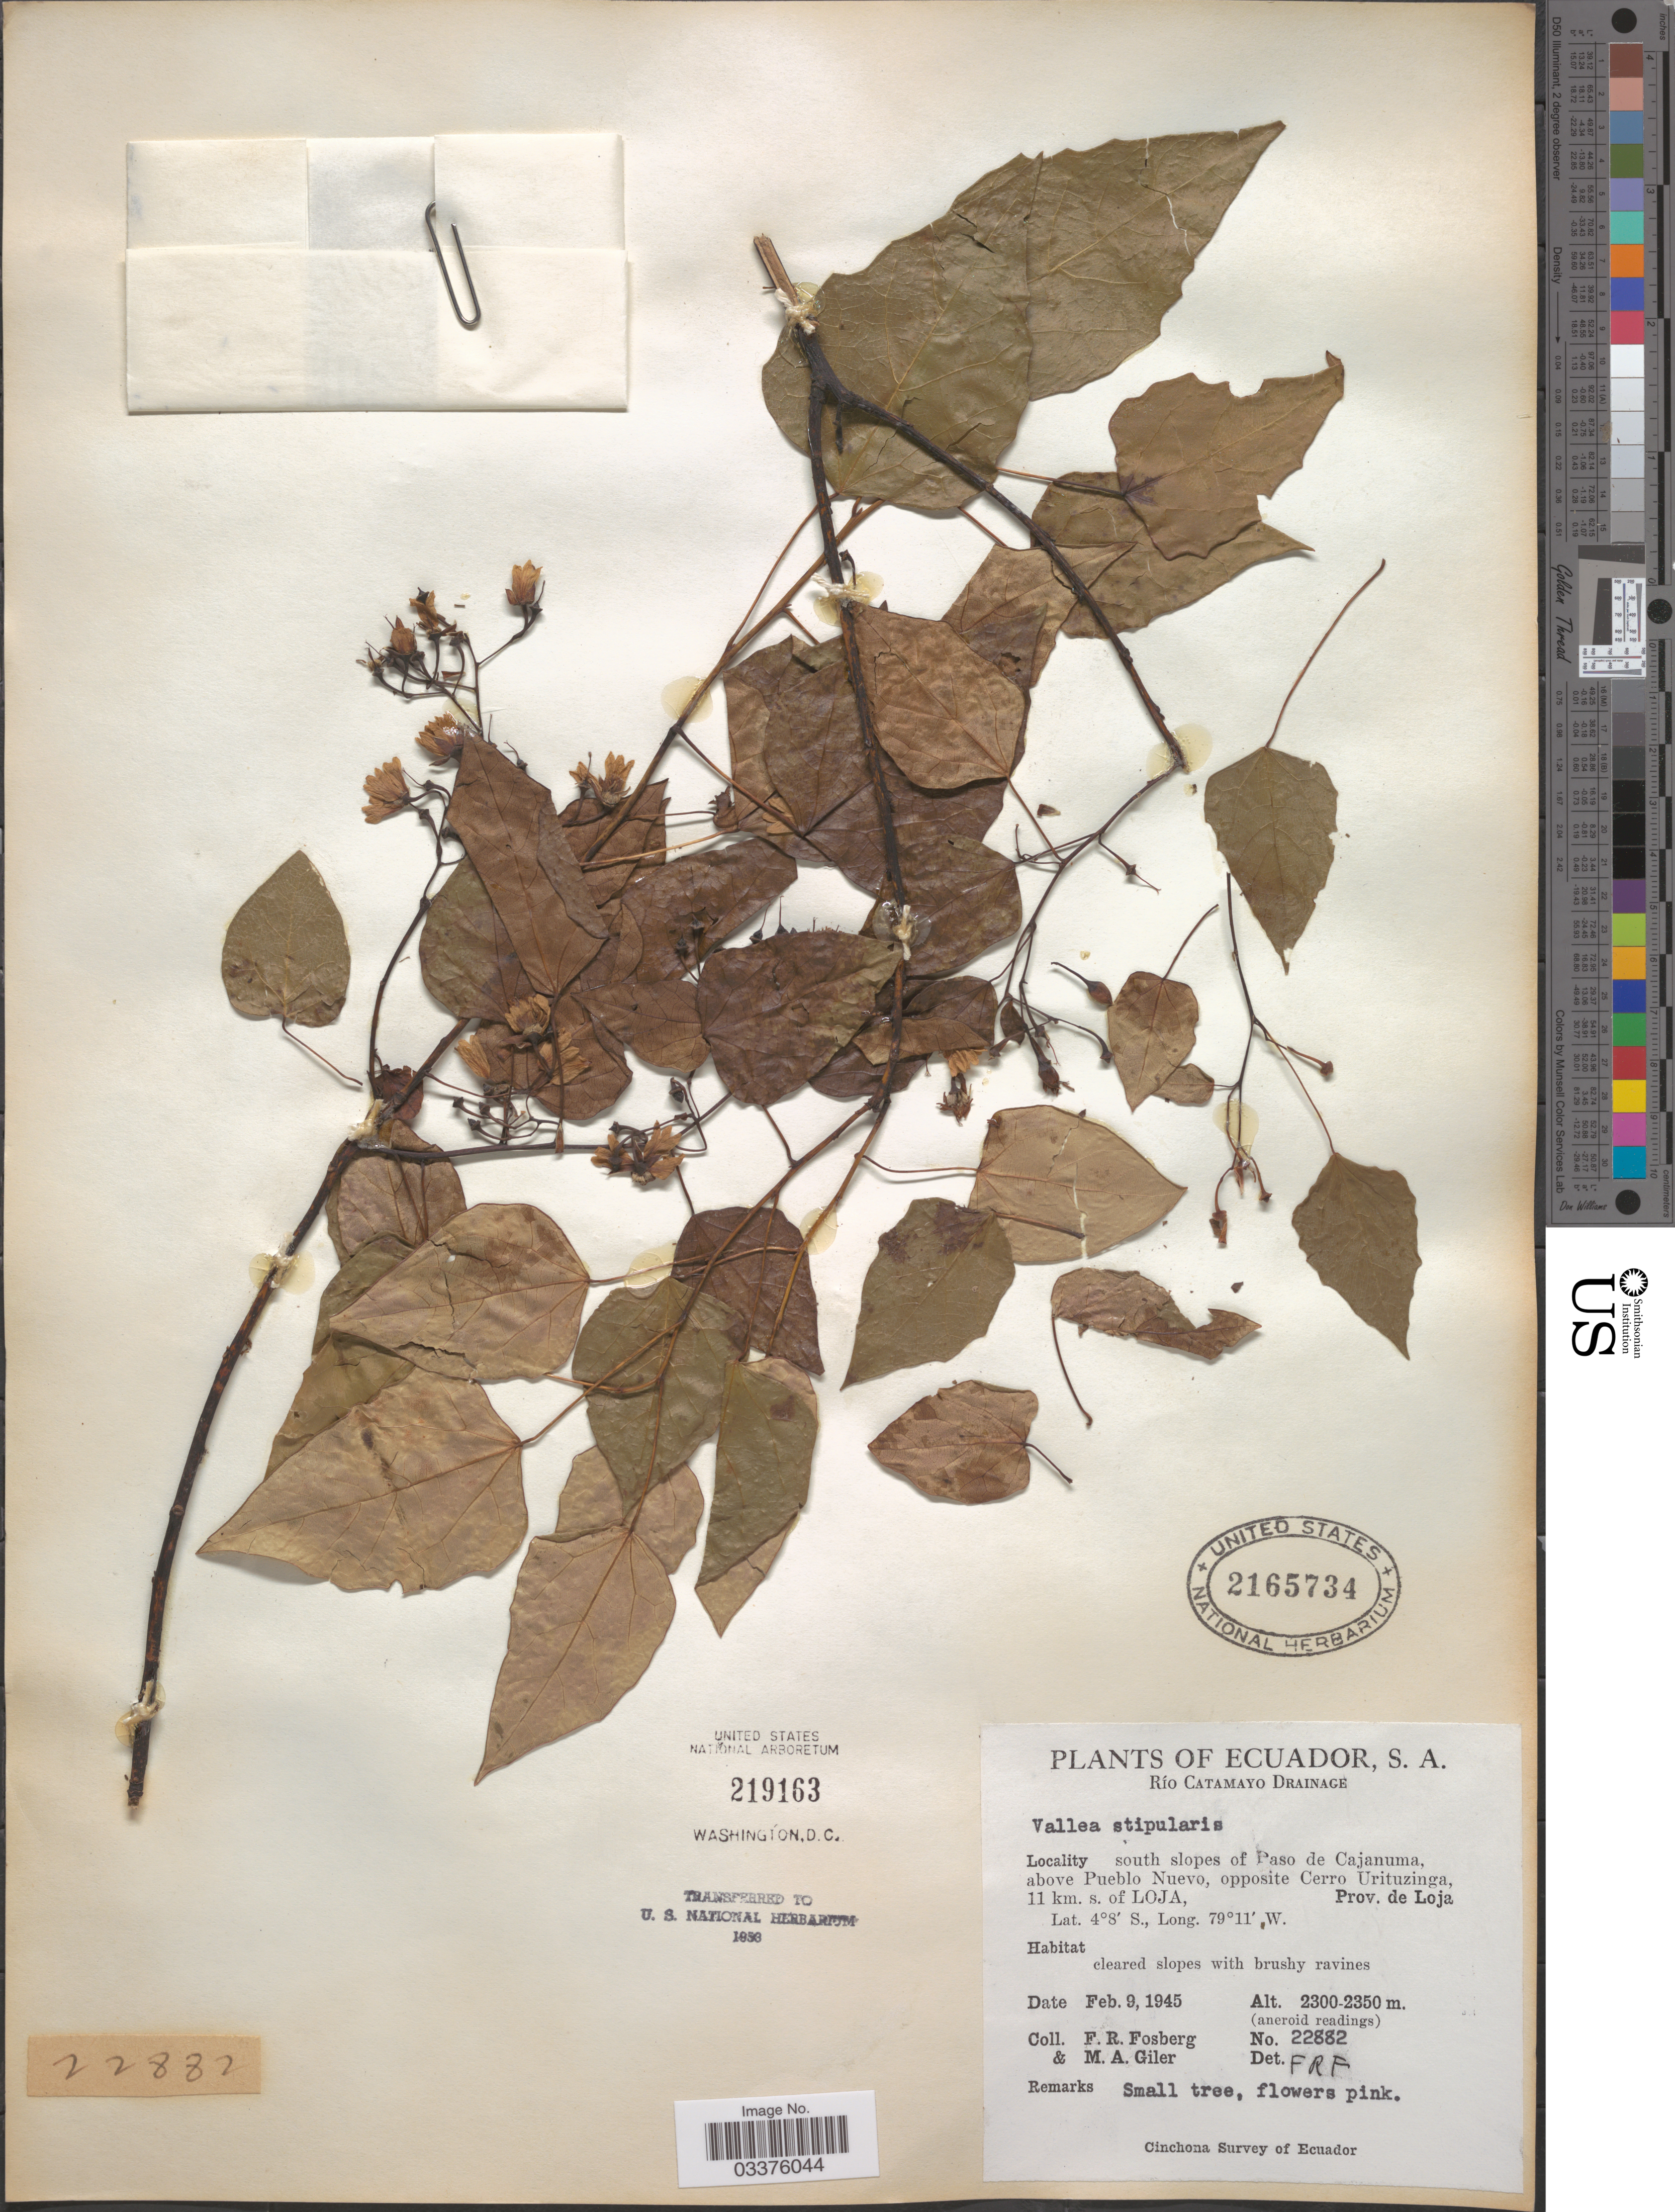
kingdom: Plantae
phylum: Tracheophyta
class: Magnoliopsida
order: Oxalidales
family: Elaeocarpaceae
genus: Vallea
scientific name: Vallea stipularis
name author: L. f.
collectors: F. R. Fosberg & M. Giler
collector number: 22882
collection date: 1945-02-09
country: Ecuador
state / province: Loja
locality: Río Catamayo Drainage. South slopes of Paso de Cajanuma, above Pueblo Nuevo, opposite Cerro Urituzinga, 11 km. s. of Loja.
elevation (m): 2300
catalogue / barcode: US 2165734